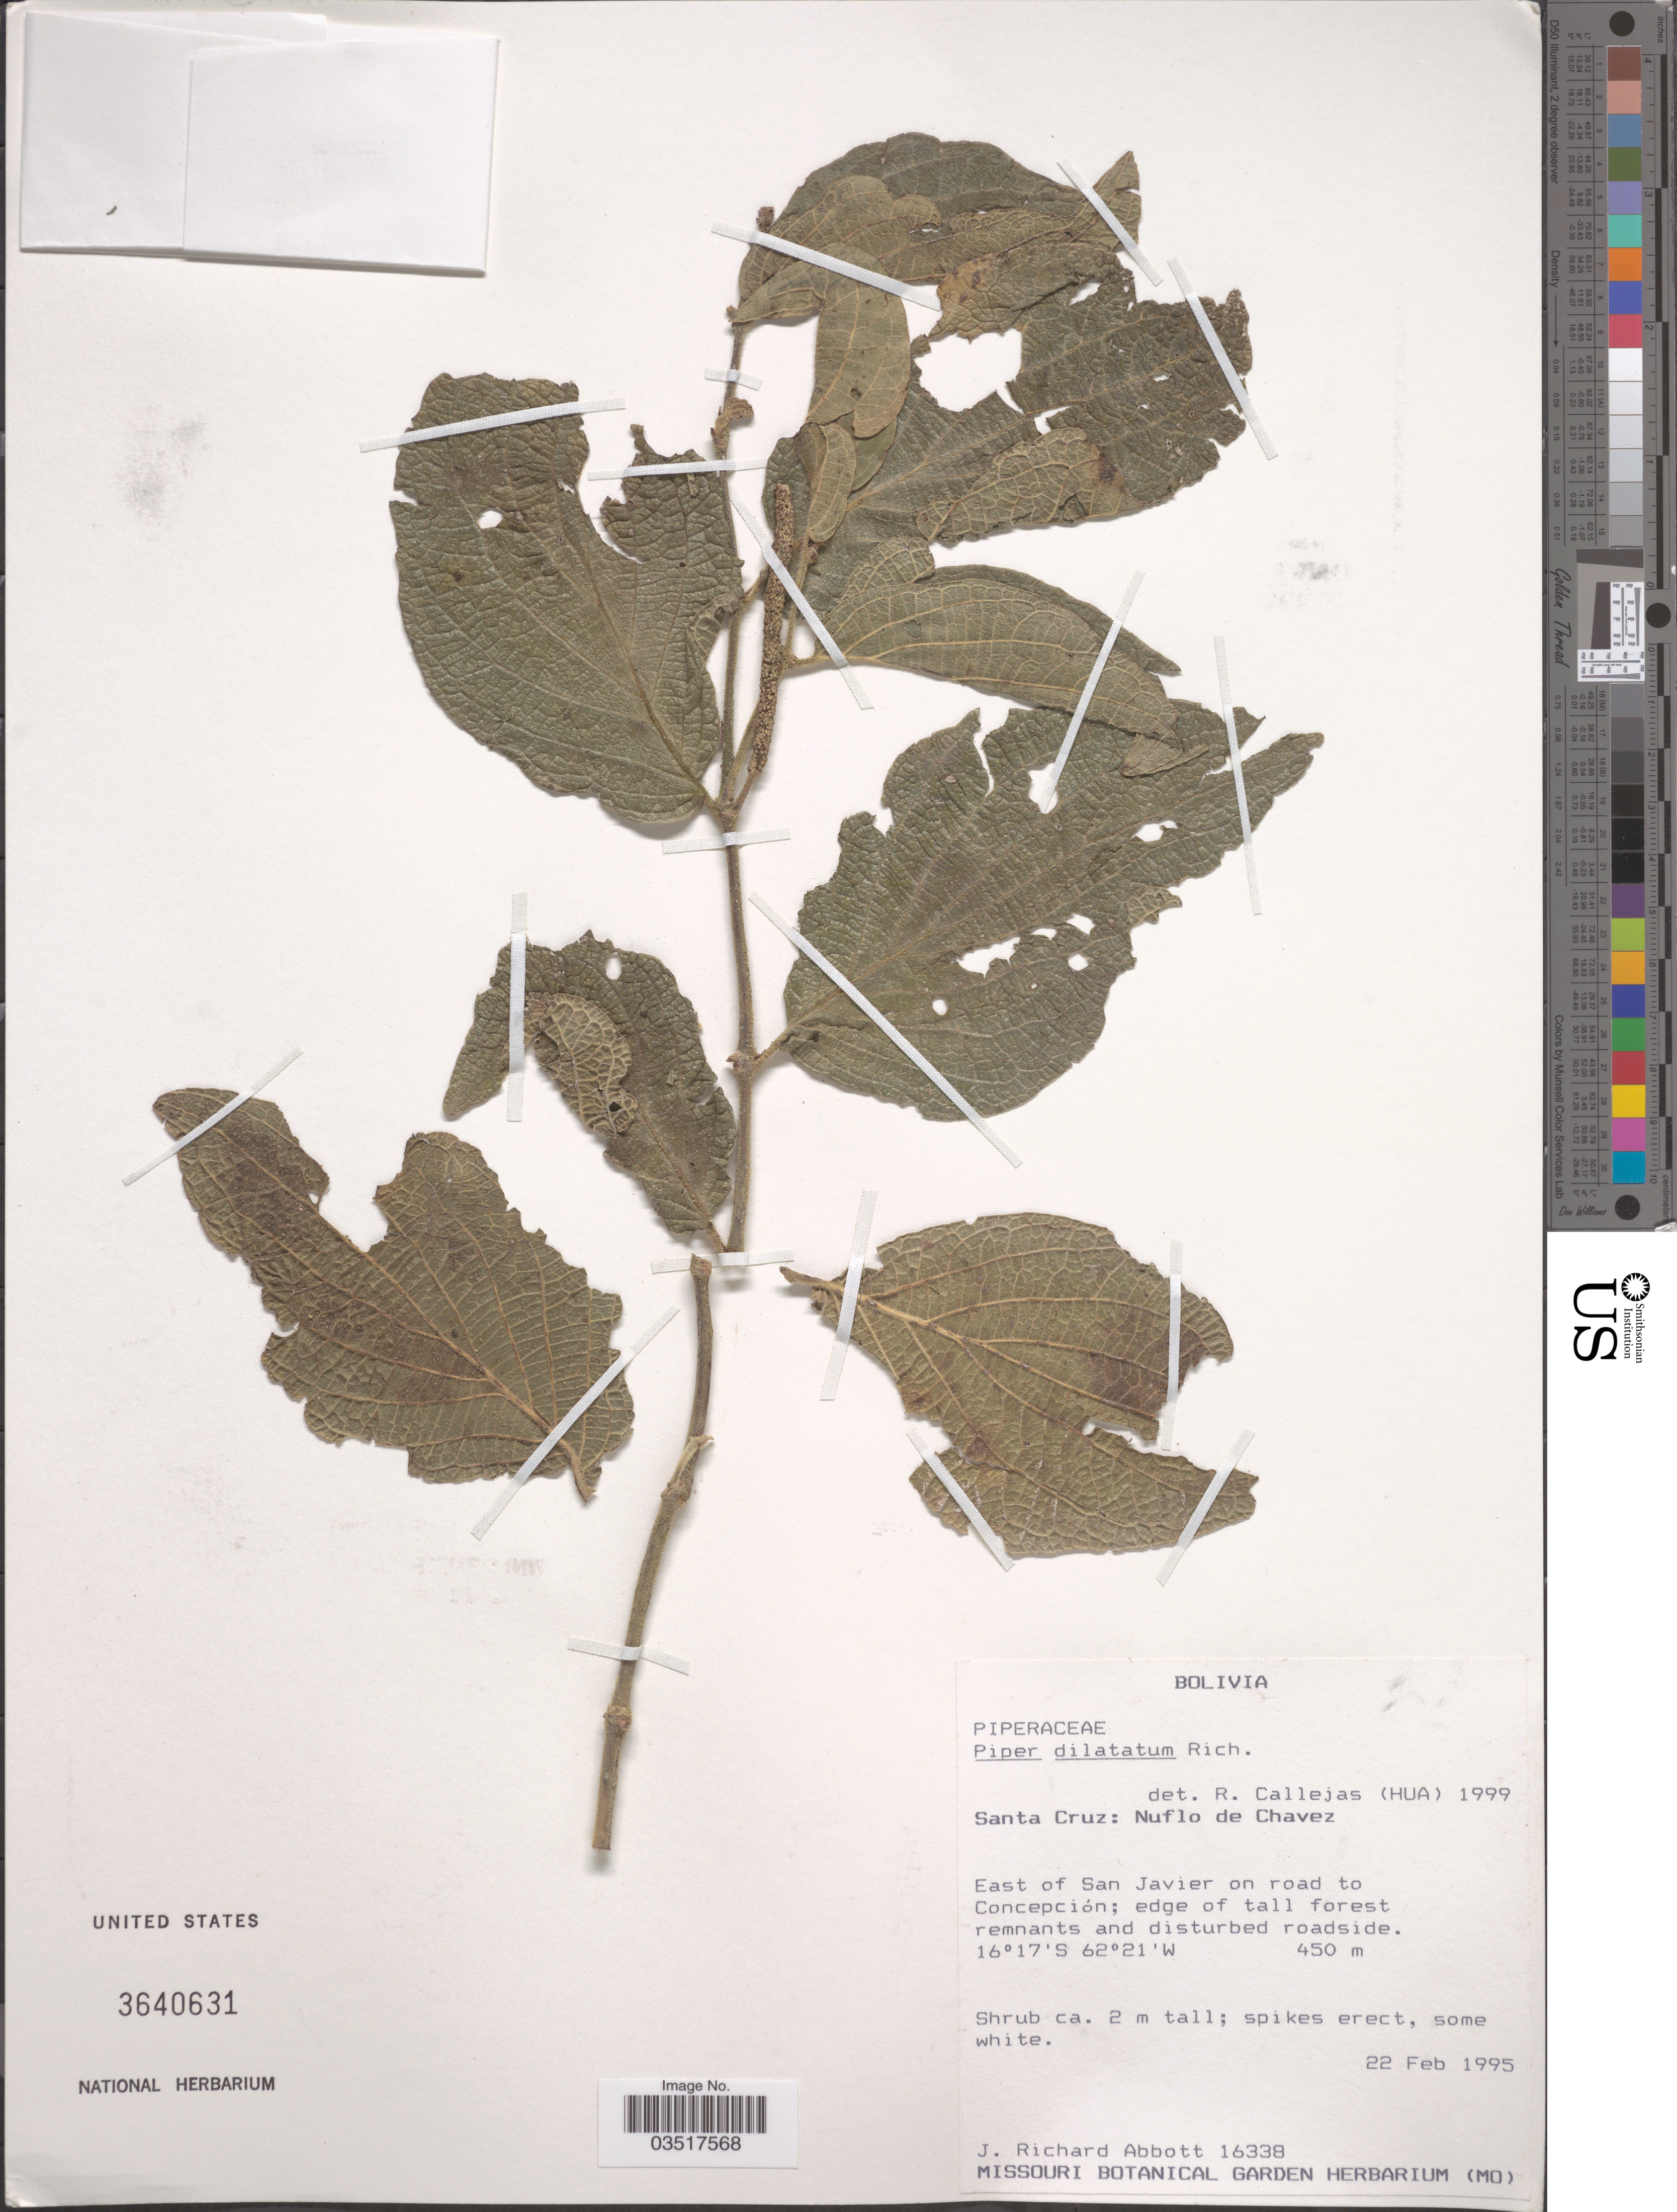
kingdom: Plantae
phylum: Tracheophyta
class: Magnoliopsida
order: Piperales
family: Piperaceae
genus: Piper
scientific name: Piper dilatatum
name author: Rich.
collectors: J. R. Abbott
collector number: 16338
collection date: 1995-02-22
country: Bolivia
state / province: Santa Cruz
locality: Nuflo de Chavez. East of San Javier on road to Concepción.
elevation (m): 450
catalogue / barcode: US 3640631